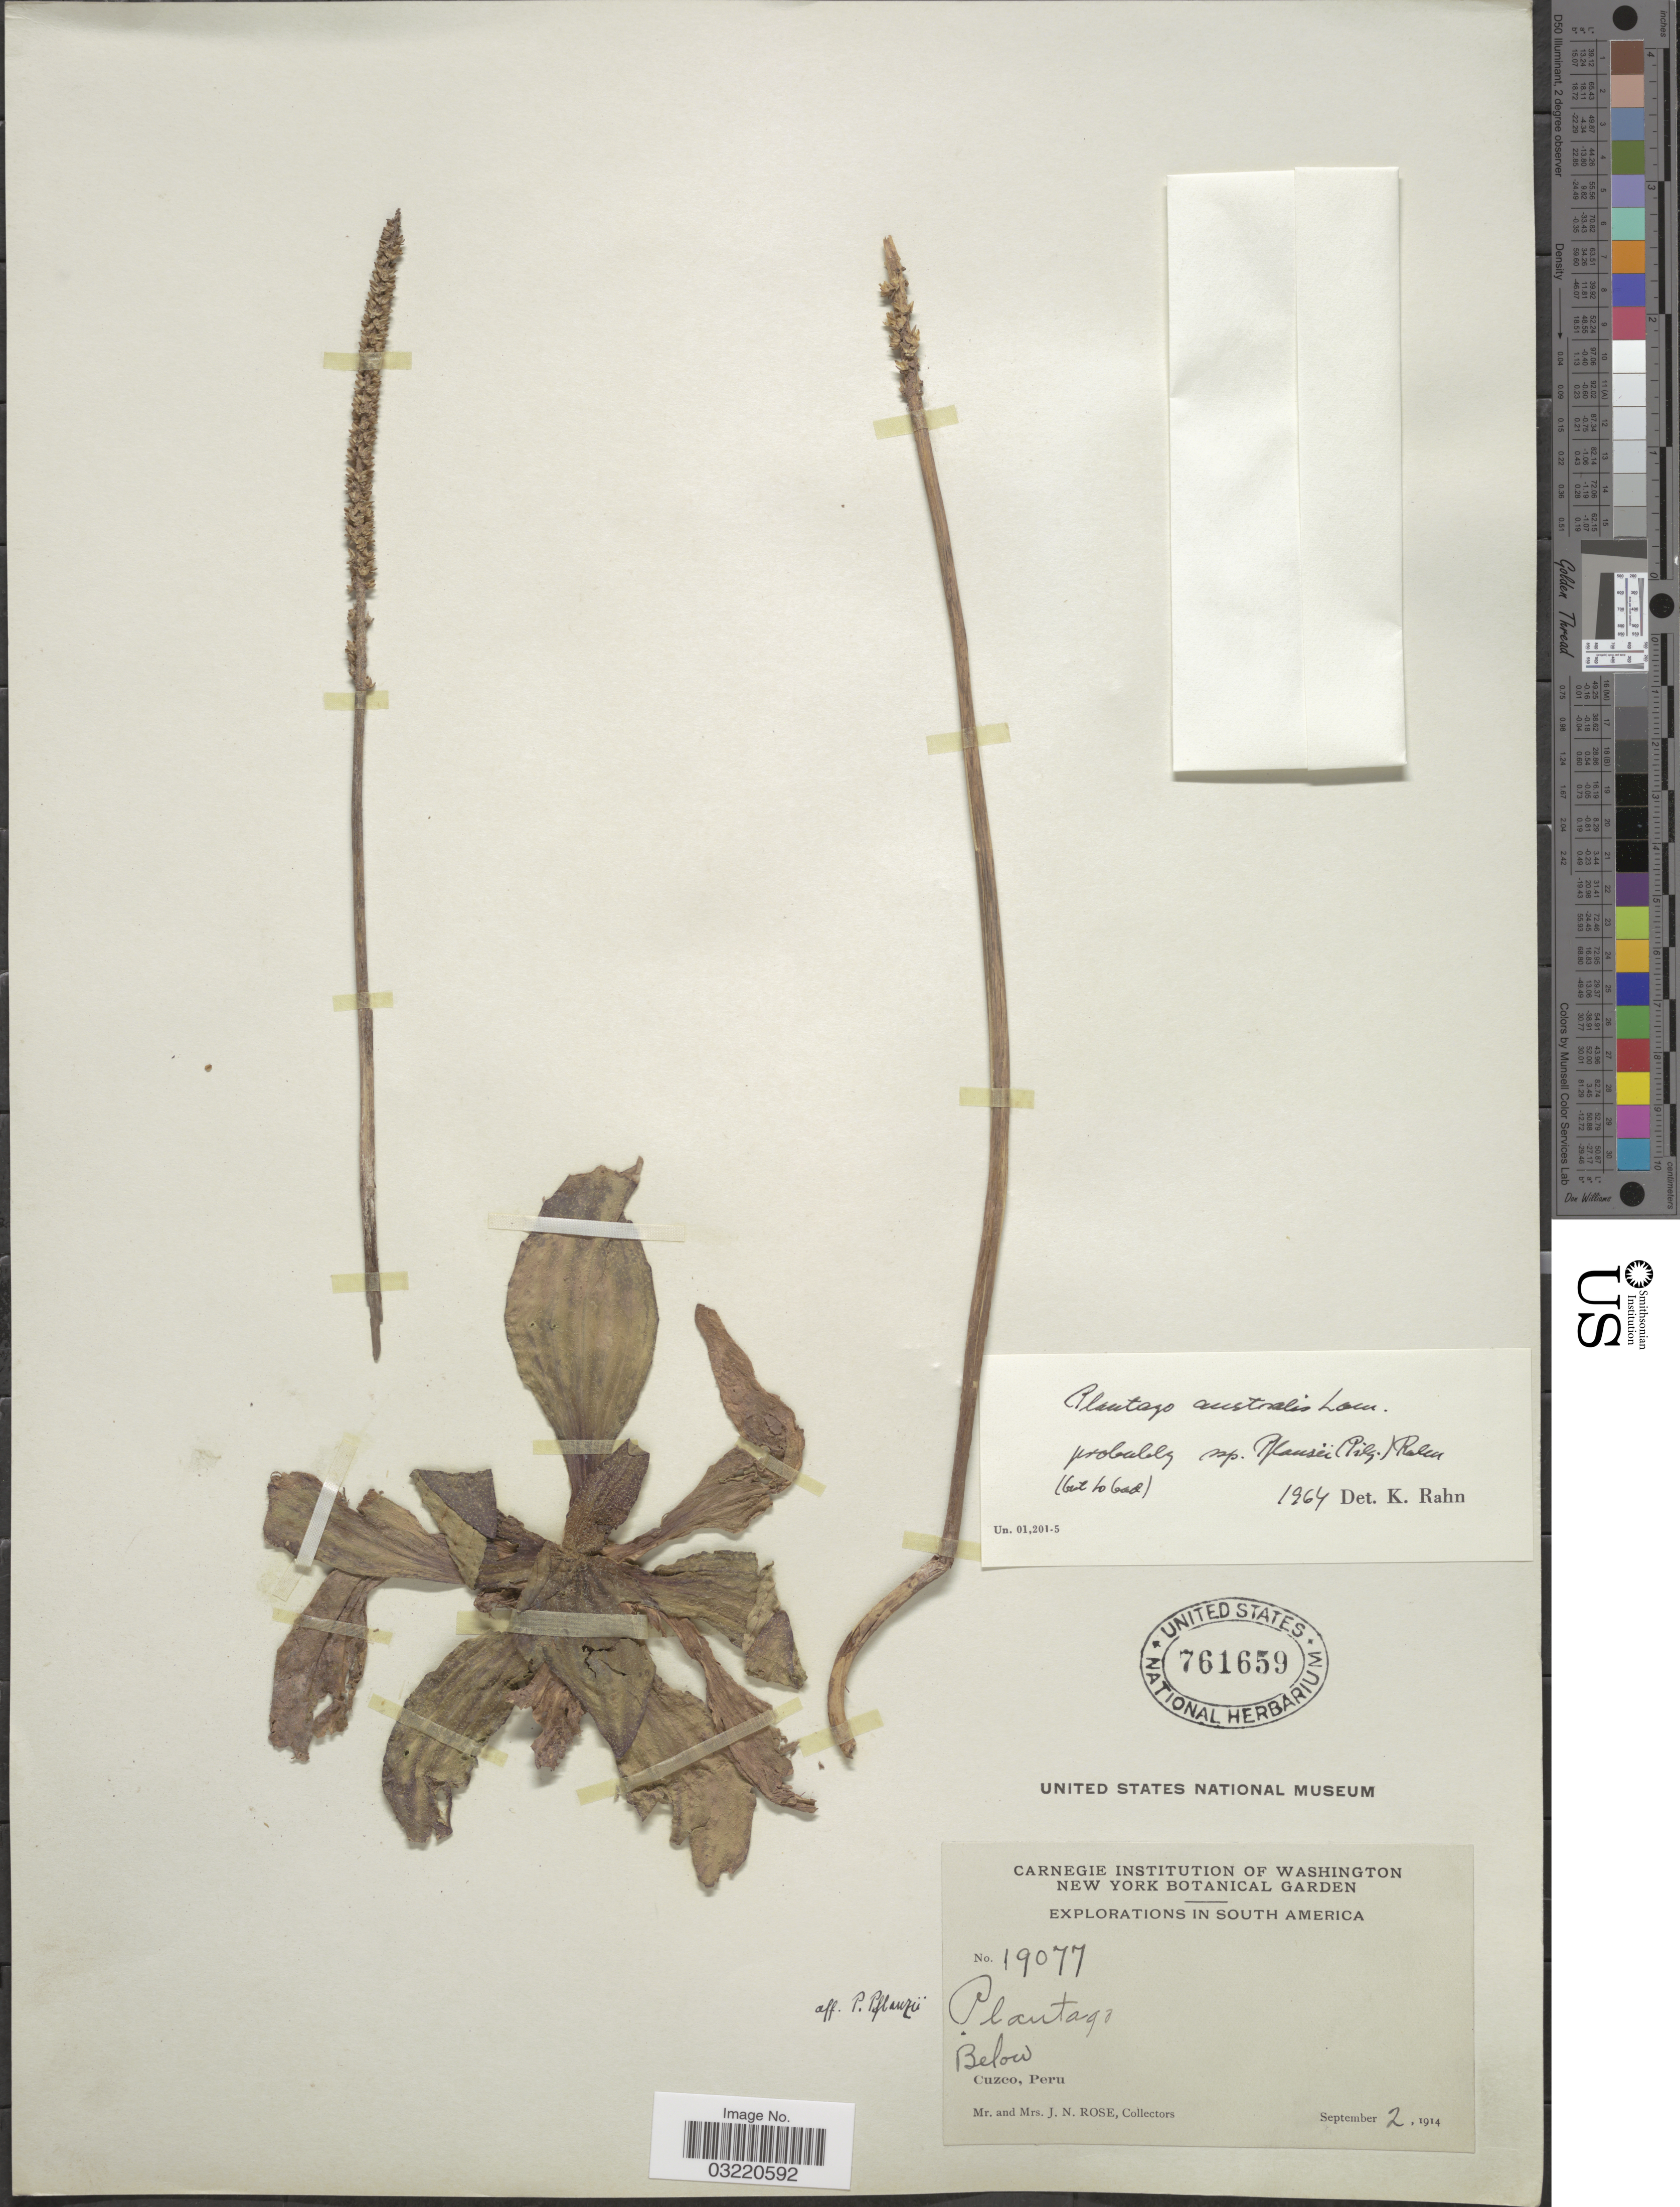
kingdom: Plantae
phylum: Tracheophyta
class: Magnoliopsida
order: Lamiales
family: Plantaginaceae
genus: Plantago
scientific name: Plantago pflanzii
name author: (Pilg.) Rahn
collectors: J. N. Rose & L. B. Rose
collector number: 19077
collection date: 1914-09-02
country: Peru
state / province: Cusco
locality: Below Cuzco.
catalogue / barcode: US 761659